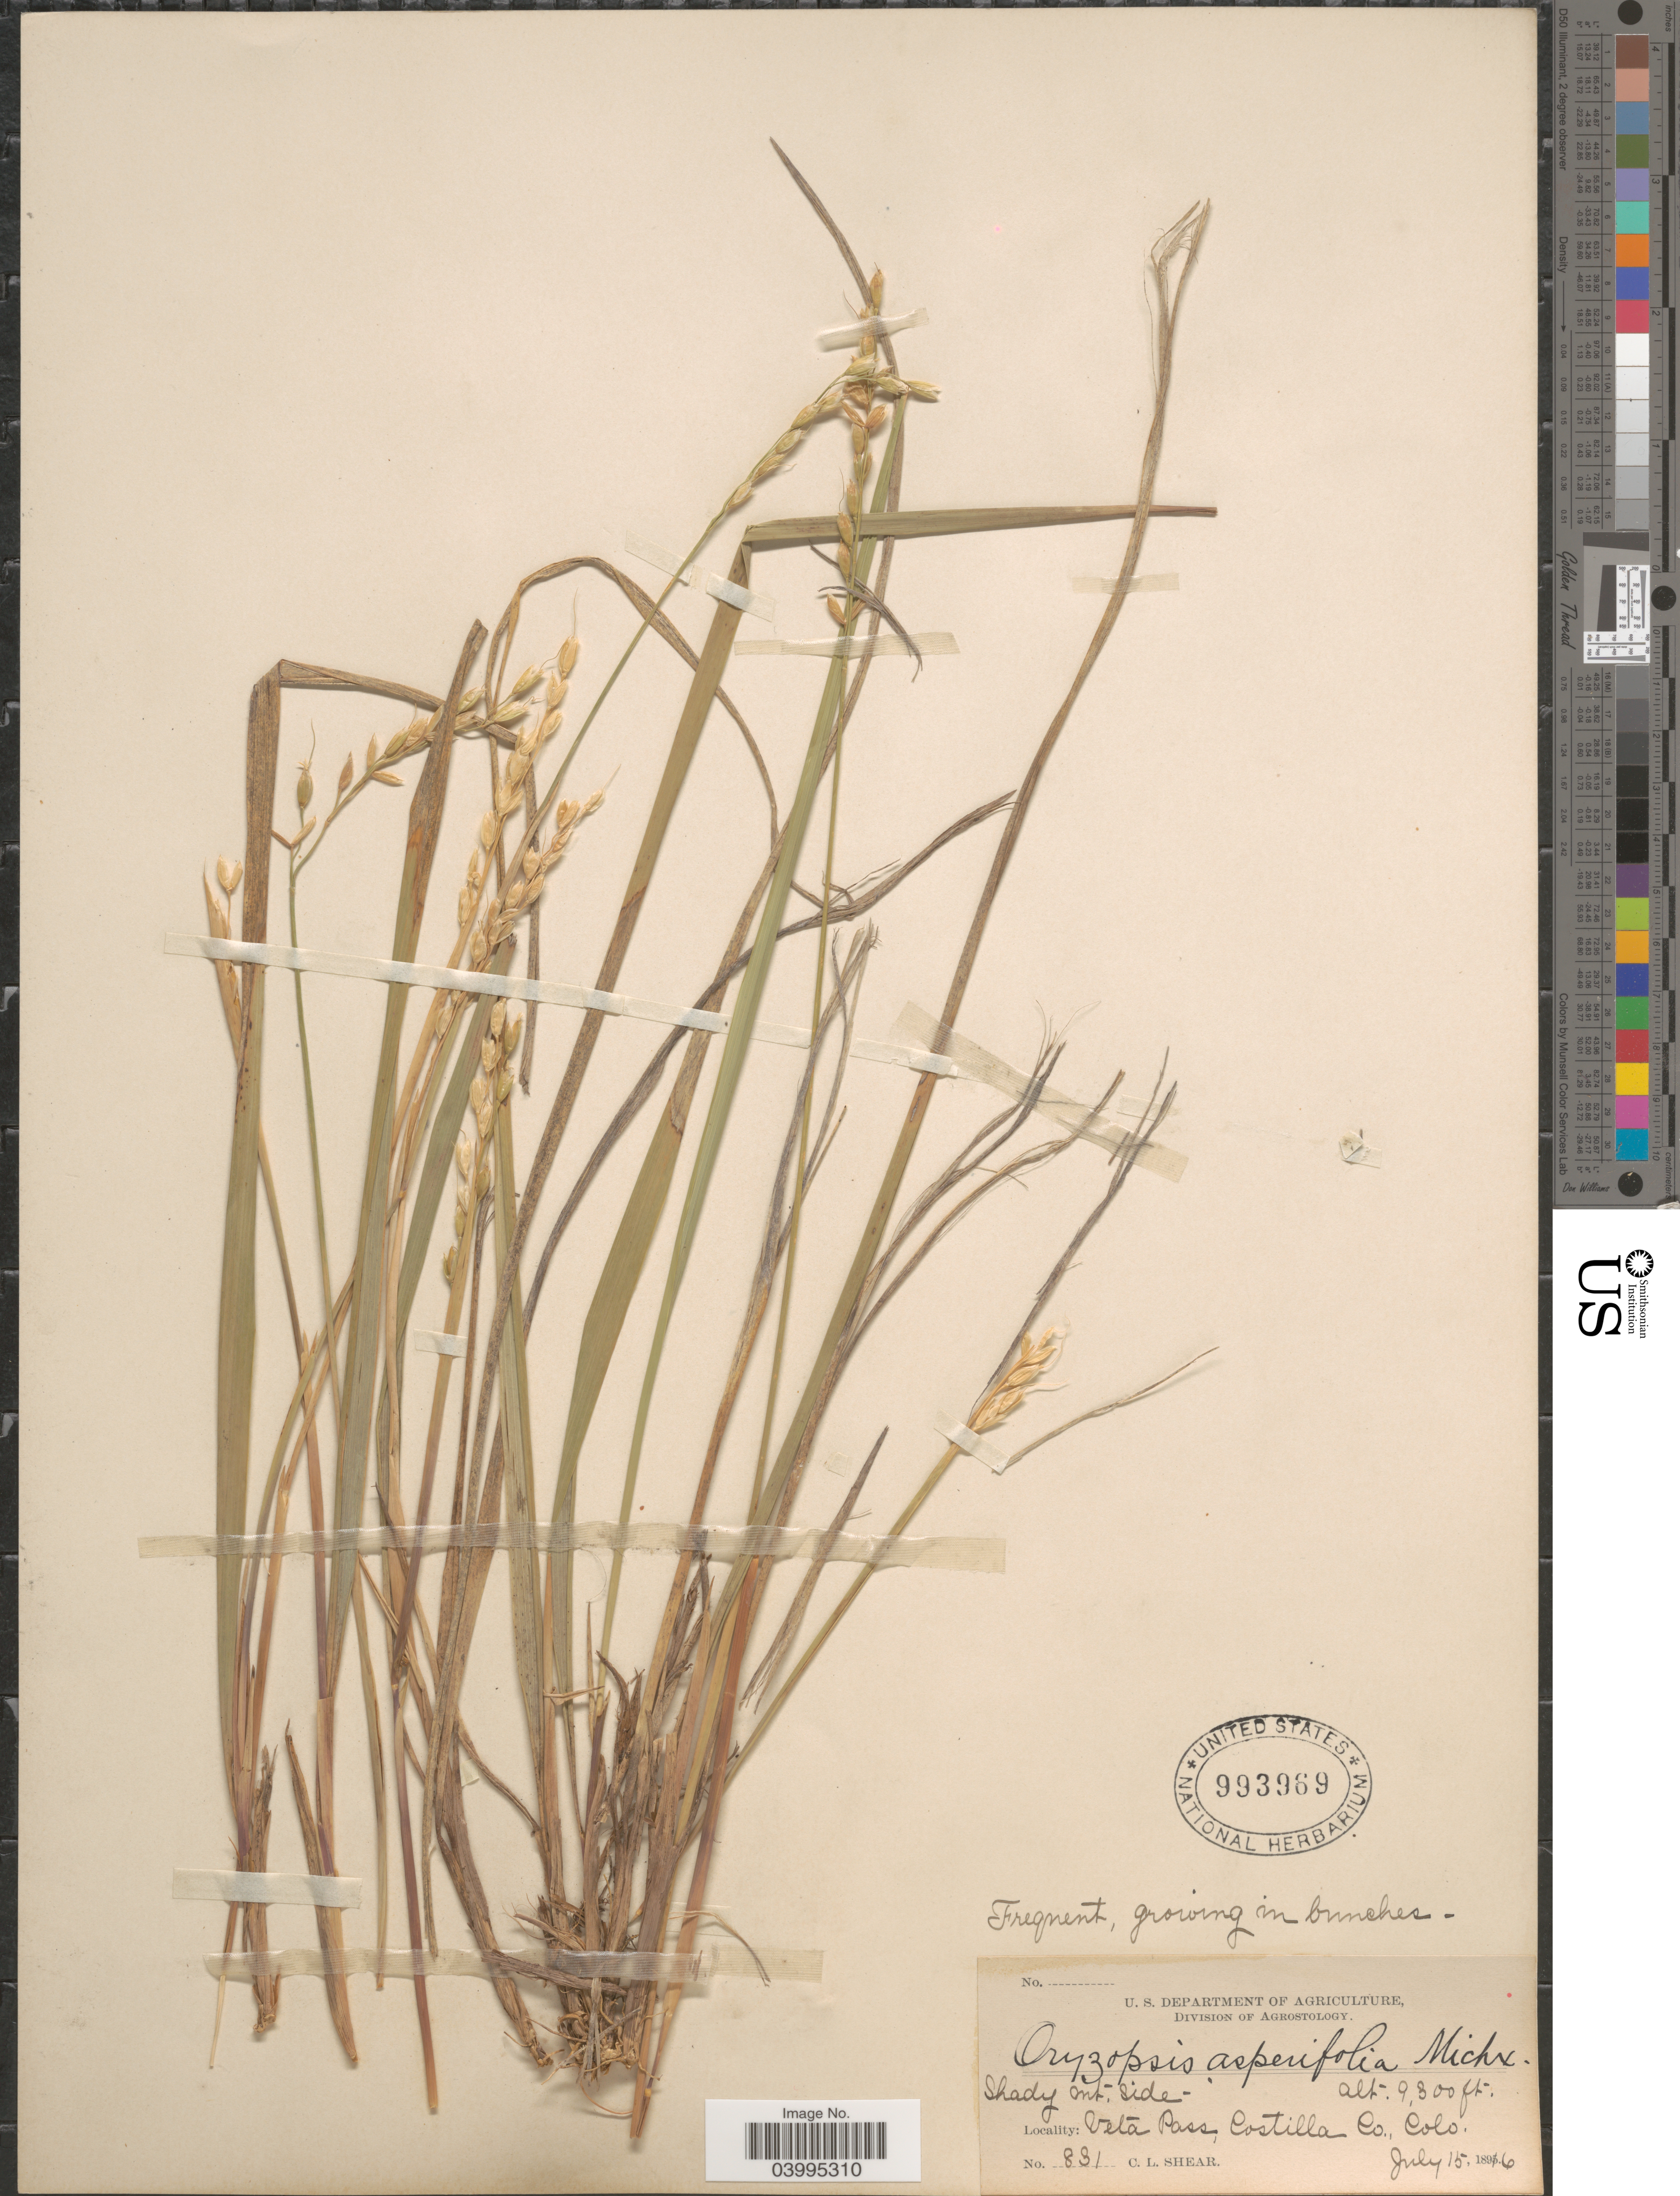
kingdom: Plantae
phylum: Tracheophyta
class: Liliopsida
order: Poales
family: Poaceae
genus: Oryzopsis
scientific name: Oryzopsis asperifolia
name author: Michx.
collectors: C. L. Shear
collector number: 831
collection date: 1896-07-15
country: United States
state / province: Colorado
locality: Shady mt. side. Veta Pass, Costilla Co.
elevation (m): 2835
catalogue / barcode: US 993969